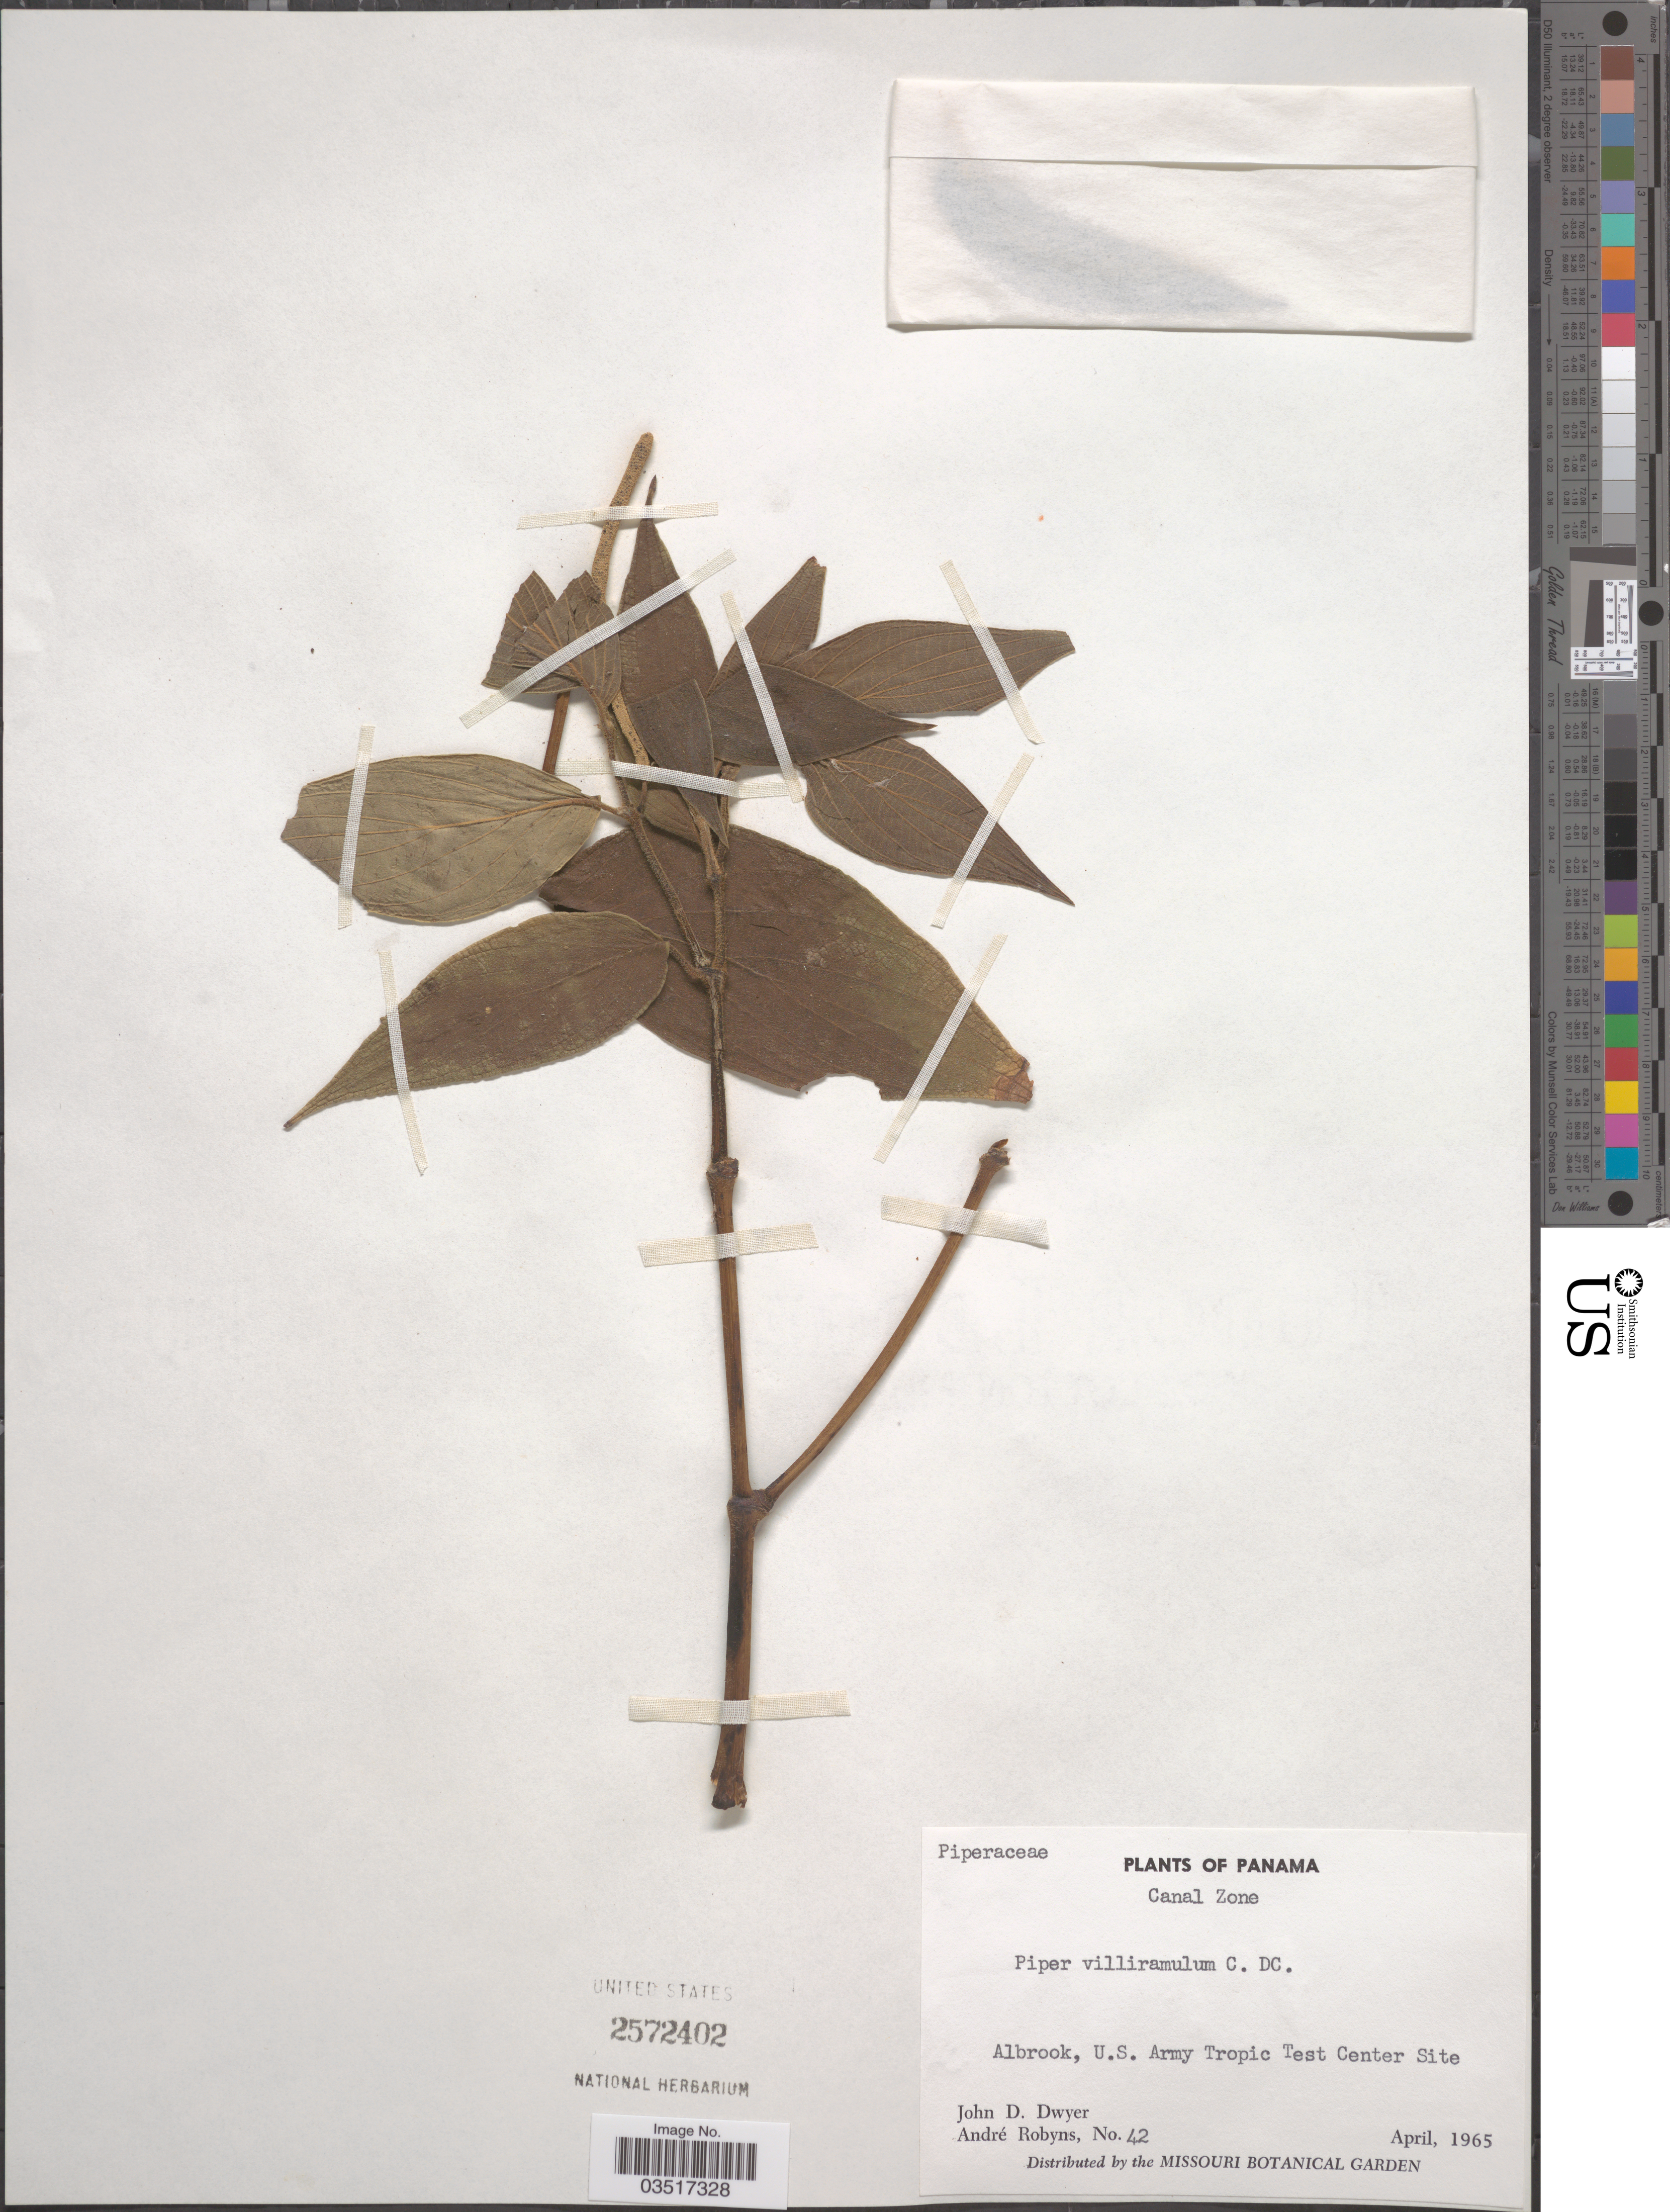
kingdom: Plantae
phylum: Tracheophyta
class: Magnoliopsida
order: Piperales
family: Piperaceae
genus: Piper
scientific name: Piper villiramulum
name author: C. DC.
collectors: J. D. Dwyer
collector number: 42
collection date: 1965-04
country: Panama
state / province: Colón / Panamá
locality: Canal Zone. Albrook; U.S. Army Tropic Test Center Site.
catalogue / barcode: US 2572402